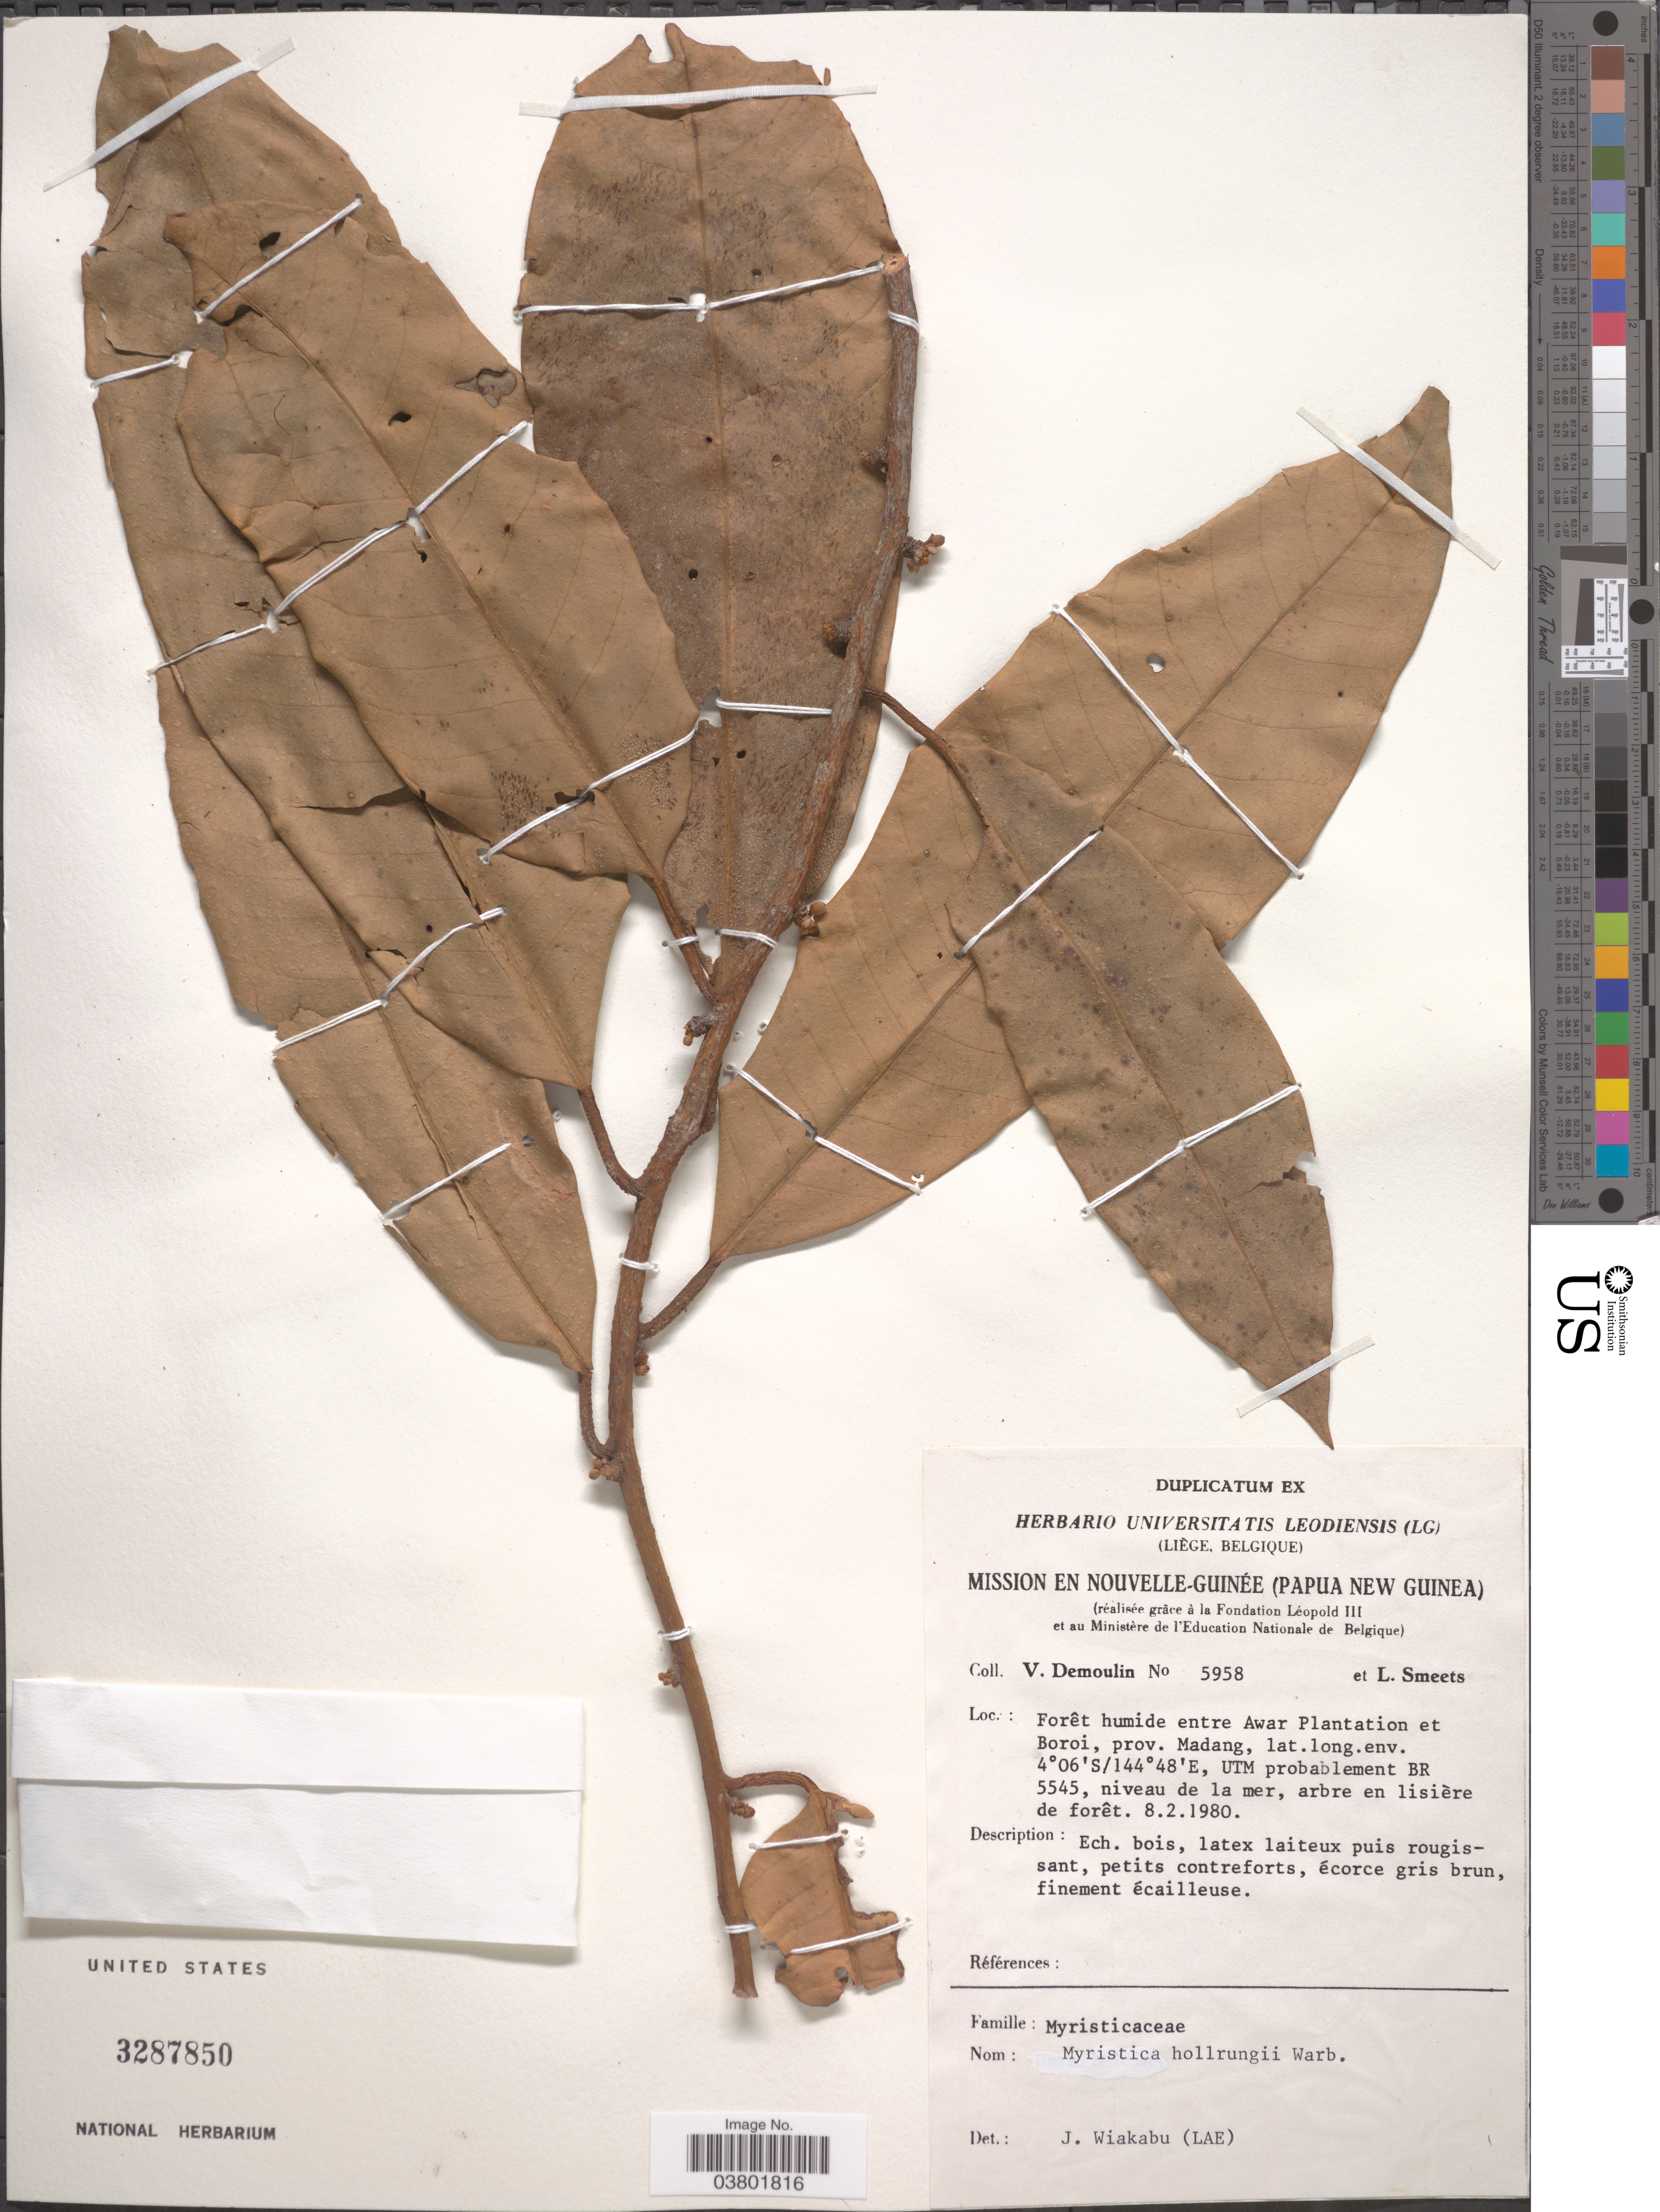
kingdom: Plantae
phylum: Tracheophyta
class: Magnoliopsida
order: Magnoliales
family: Myristicaceae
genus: Myristica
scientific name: Myristica hollrungii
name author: Warb.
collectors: V. Demoulin & L. Smeets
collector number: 5958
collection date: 1980-02-08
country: Papua New Guinea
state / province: Madang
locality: Forêt humide entre Awar Plantation et Boroi, UTM problablement BR 5545.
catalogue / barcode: US 3287850